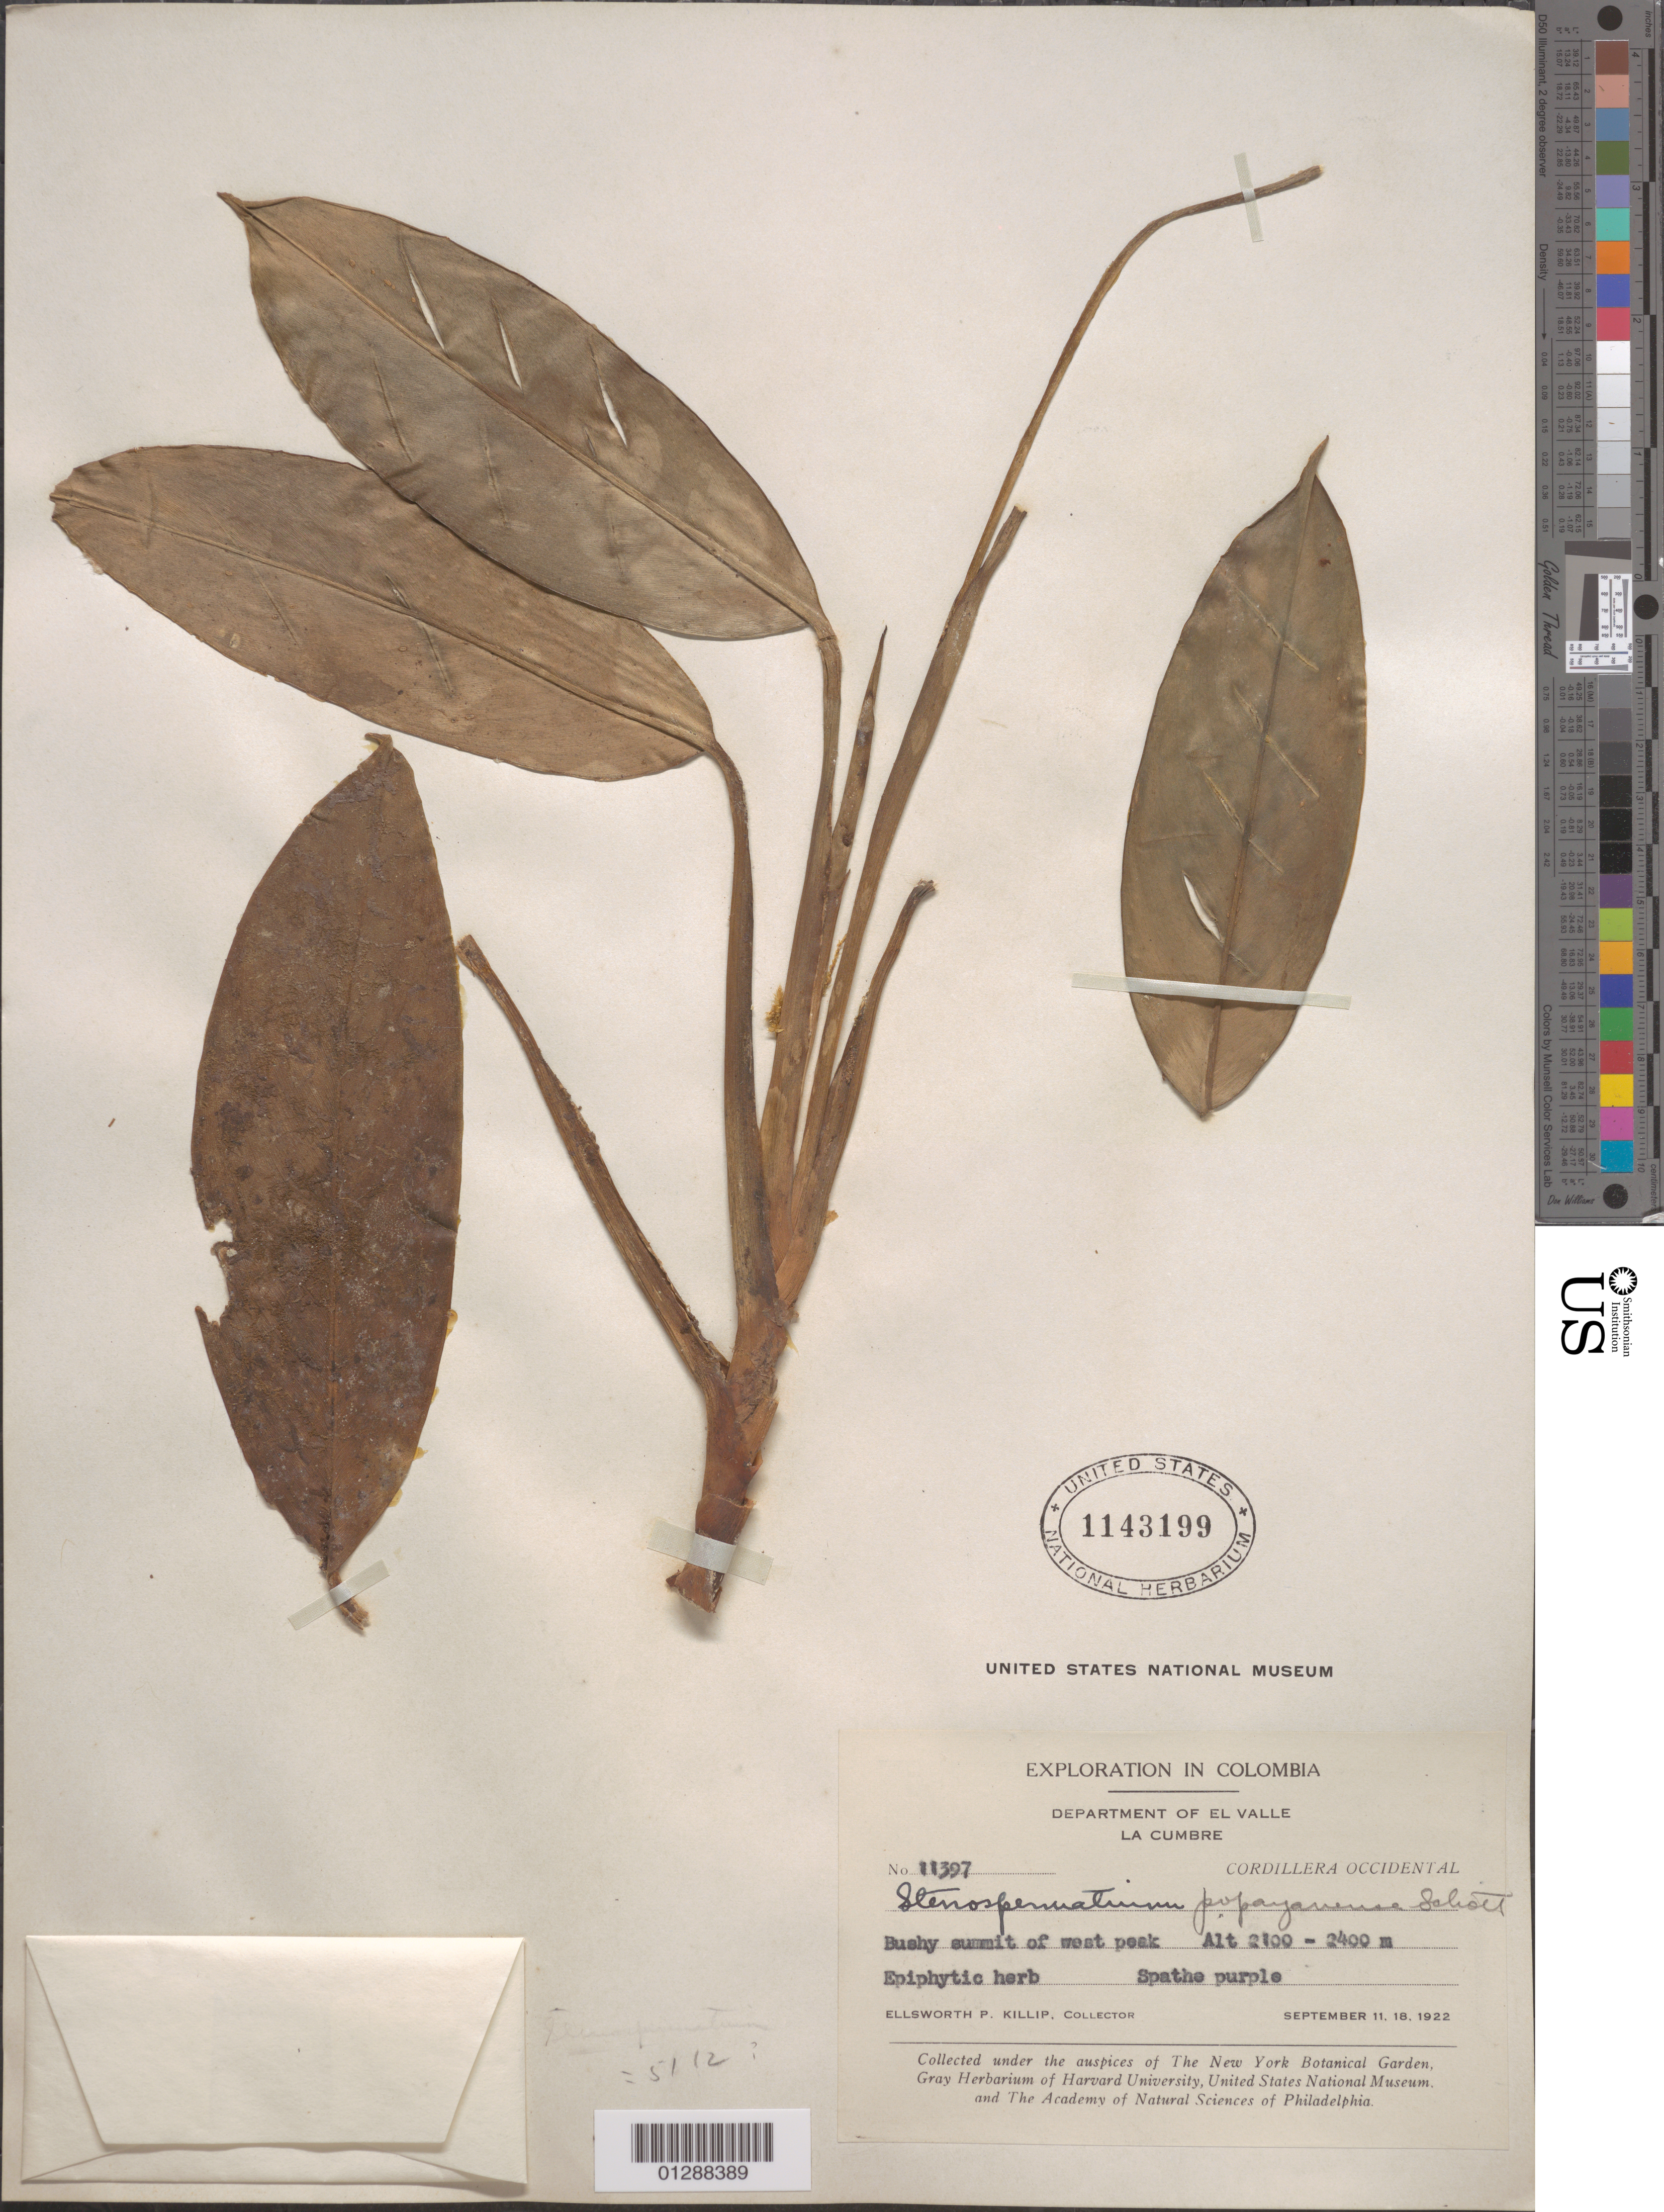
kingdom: Plantae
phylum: Tracheophyta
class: Liliopsida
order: Alismatales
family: Araceae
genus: Stenospermation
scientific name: Stenospermation popayanense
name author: Schott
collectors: E. P. Killip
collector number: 11397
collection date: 1922-09-11/1922-09-18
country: Colombia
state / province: Valle del Cauca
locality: Department of El Valle. La Cumbre. Cordillera Occidental. Bushy summit of west peak.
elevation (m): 2100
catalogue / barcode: US 1143199